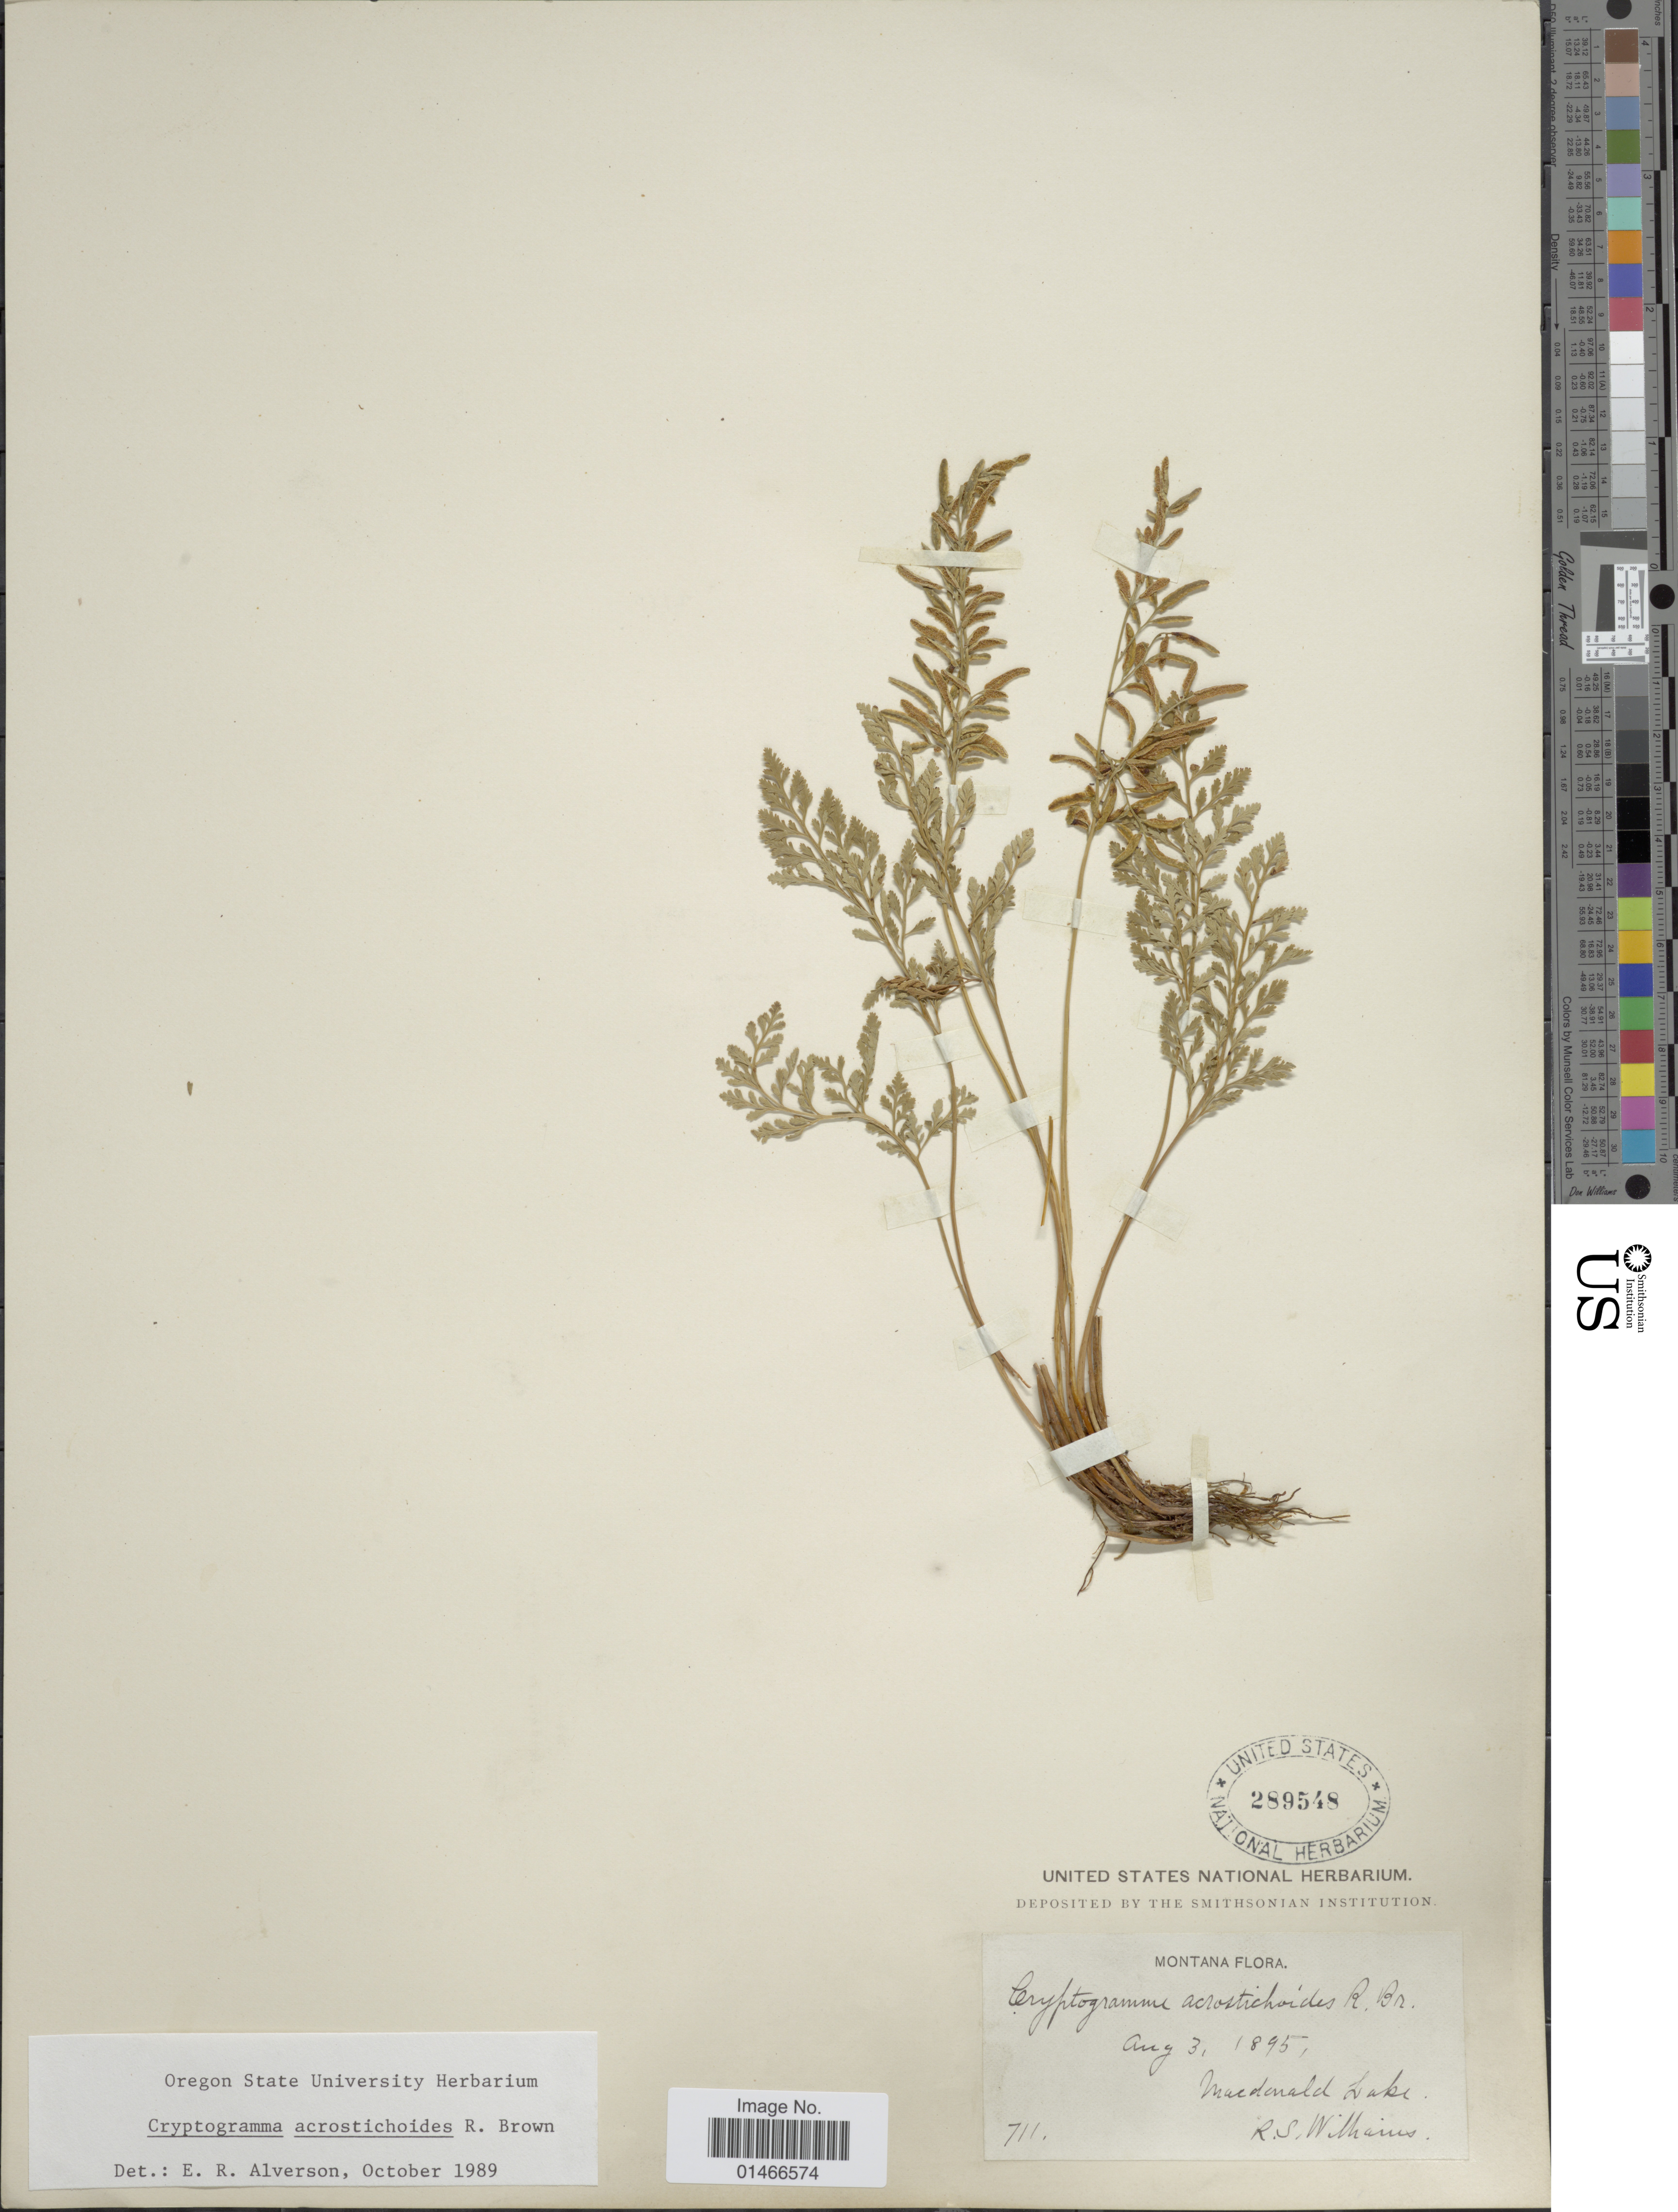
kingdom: Plantae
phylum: Tracheophyta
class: Polypodiopsida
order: Polypodiales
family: Pteridaceae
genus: Cryptogramma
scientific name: Cryptogramma acrostichoides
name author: R. Br.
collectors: R. S. Williams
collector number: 711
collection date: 1895-08-03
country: United States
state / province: Montana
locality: Macdonald Lake.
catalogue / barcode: US 289548